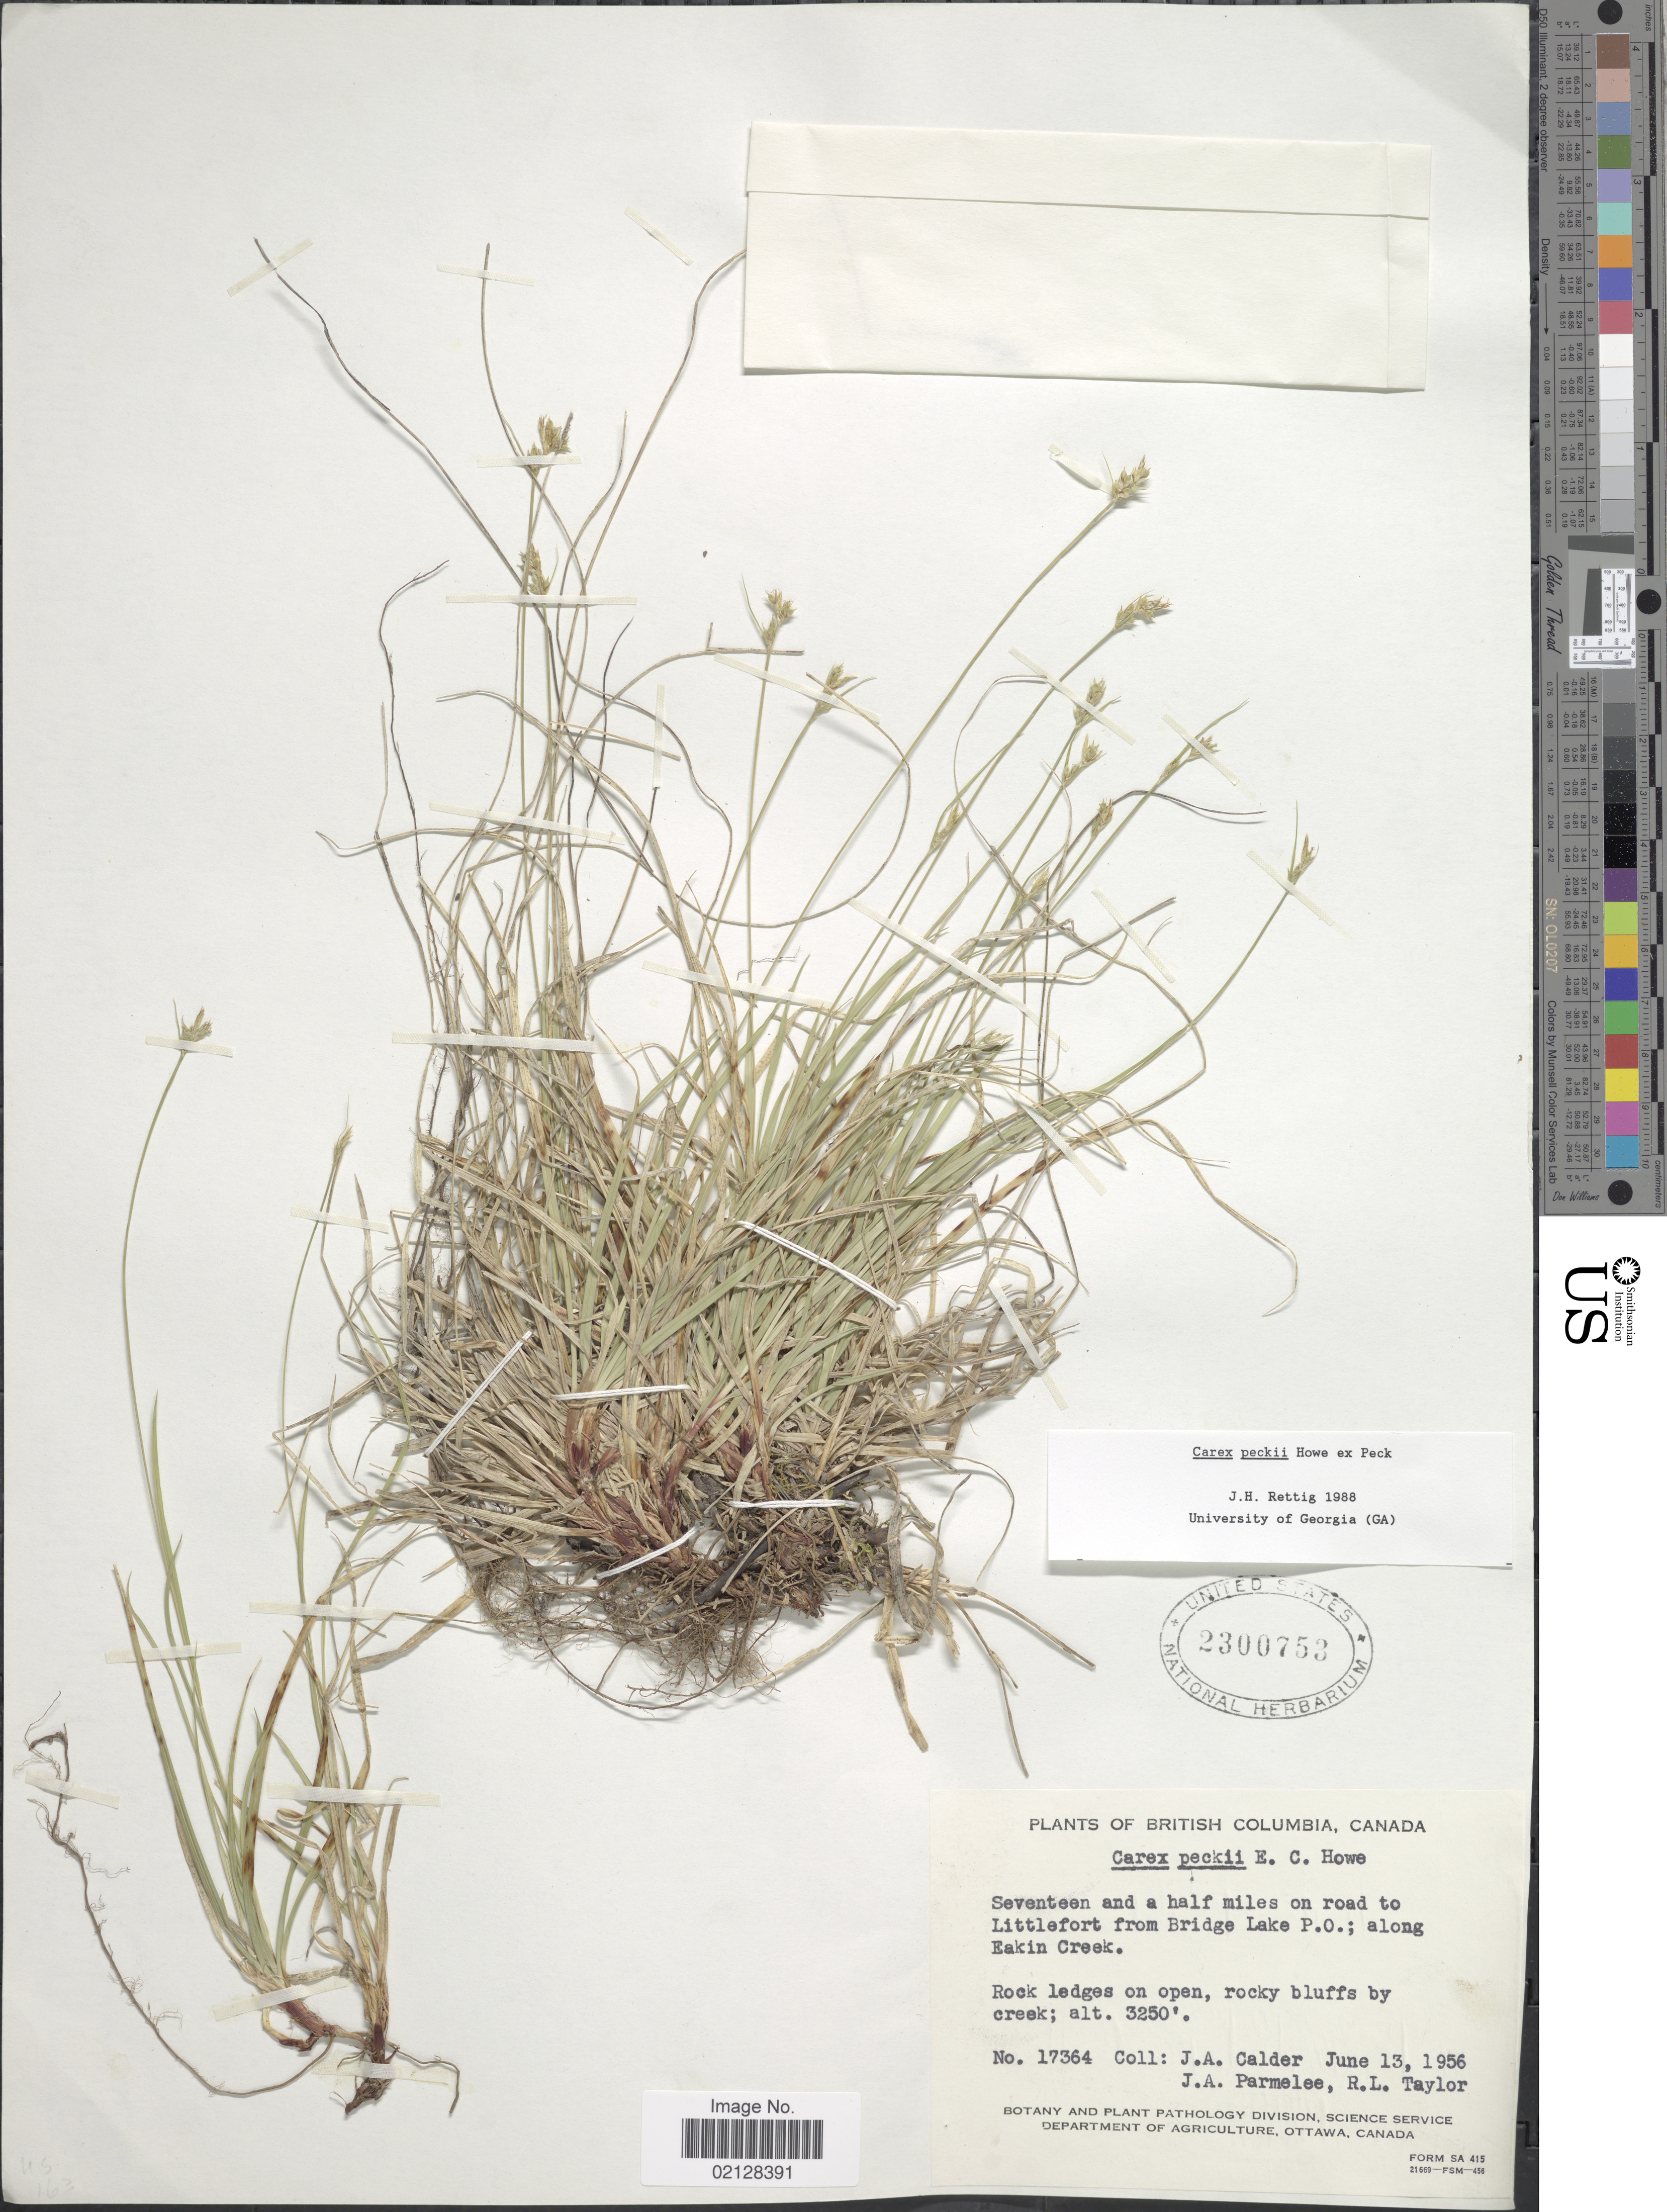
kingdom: Plantae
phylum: Tracheophyta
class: Liliopsida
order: Poales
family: Cyperaceae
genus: Carex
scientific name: Carex peckii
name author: Howe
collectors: J. A. Calder & J. A. Parmelee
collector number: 17364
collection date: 1956-06-13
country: Canada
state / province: British Columbia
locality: Seventeen and a half miles on road to Littlefort from Bridge Lake P. O., along Eakin Creek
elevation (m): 991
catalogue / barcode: US 2300753